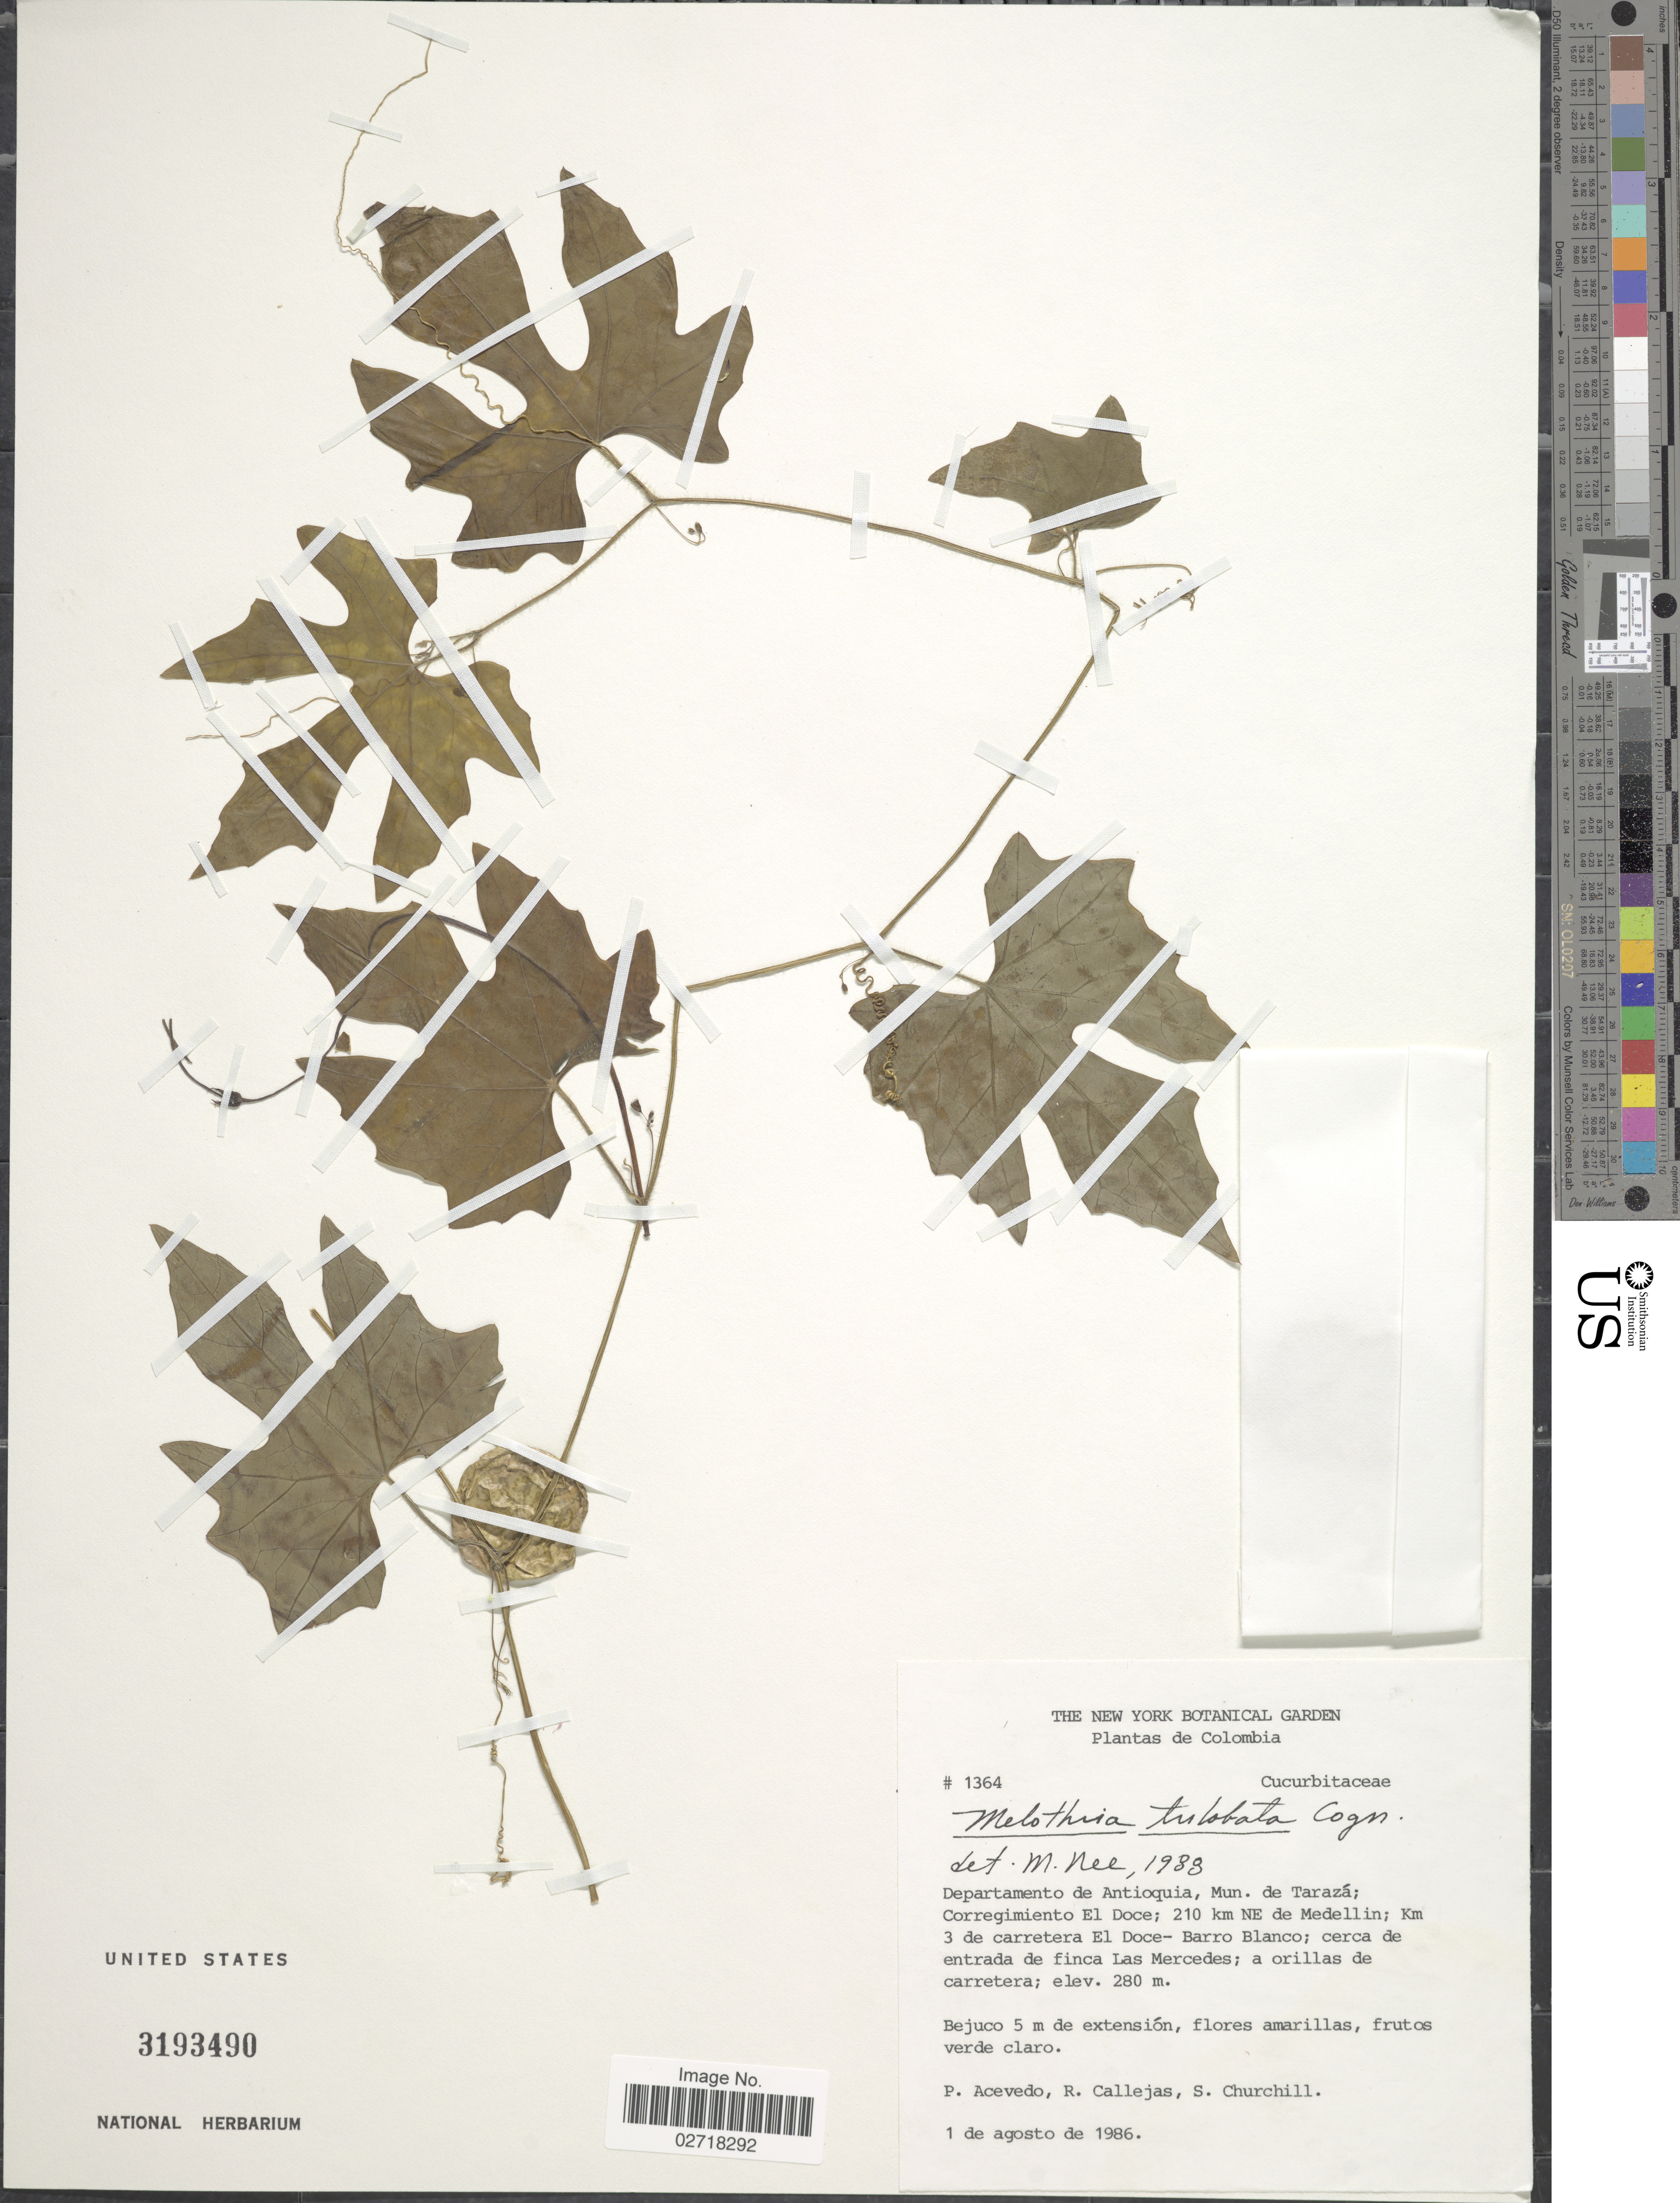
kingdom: Plantae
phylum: Tracheophyta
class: Magnoliopsida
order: Cucurbitales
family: Cucurbitaceae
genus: Melothria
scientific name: Melothria trilobata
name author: Cogn.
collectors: P. Acevedo-Rodr., R. Callejas & S. Churchill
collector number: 1364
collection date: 1986-08-01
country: Colombia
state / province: Antioquia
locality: Mun. de Taraza; Corregimiento El Doce; 210 km NE de Medellin; km 3 de carretera El Doce- Barro Blanco; cerca de entrada de finca Las Mercedes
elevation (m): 280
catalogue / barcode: US 3193490